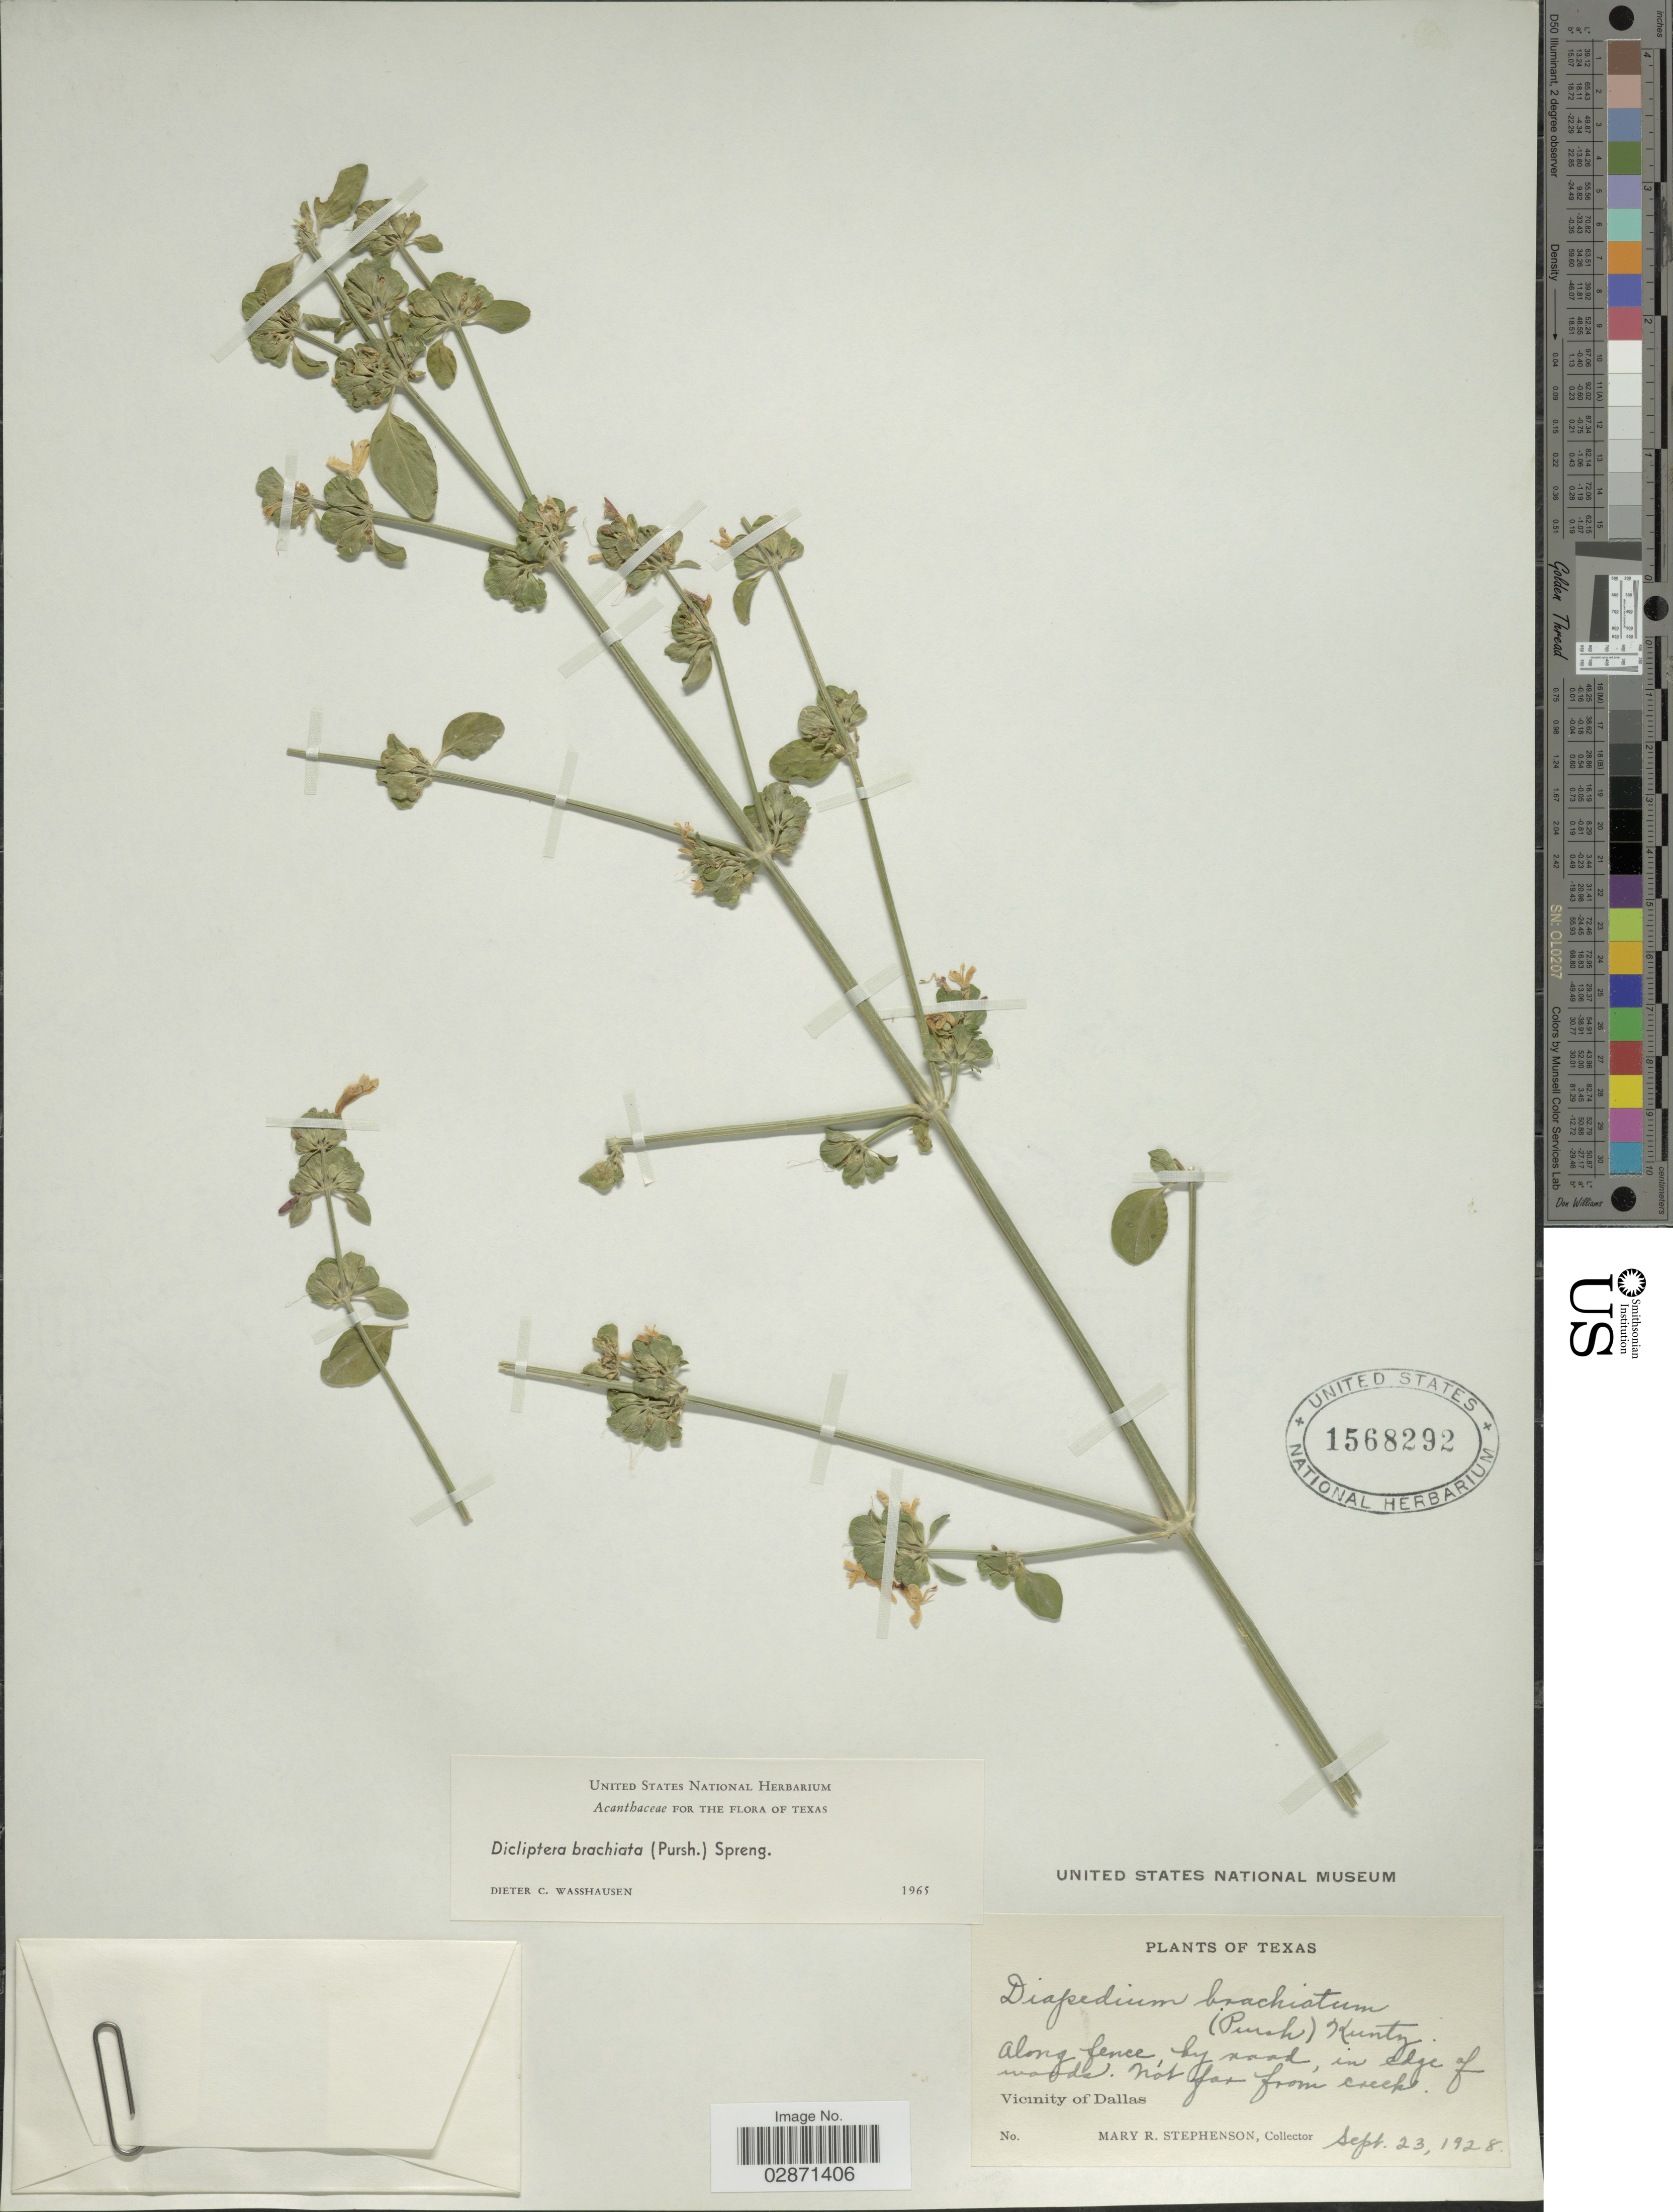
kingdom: Plantae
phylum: Tracheophyta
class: Magnoliopsida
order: Lamiales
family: Acanthaceae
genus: Dicliptera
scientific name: Dicliptera brachiata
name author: (Pursh) Spreng.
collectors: M. Stephenson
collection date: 1928-09-23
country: United States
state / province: Texas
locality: Vicinity of Dallas.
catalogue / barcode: US 1568292